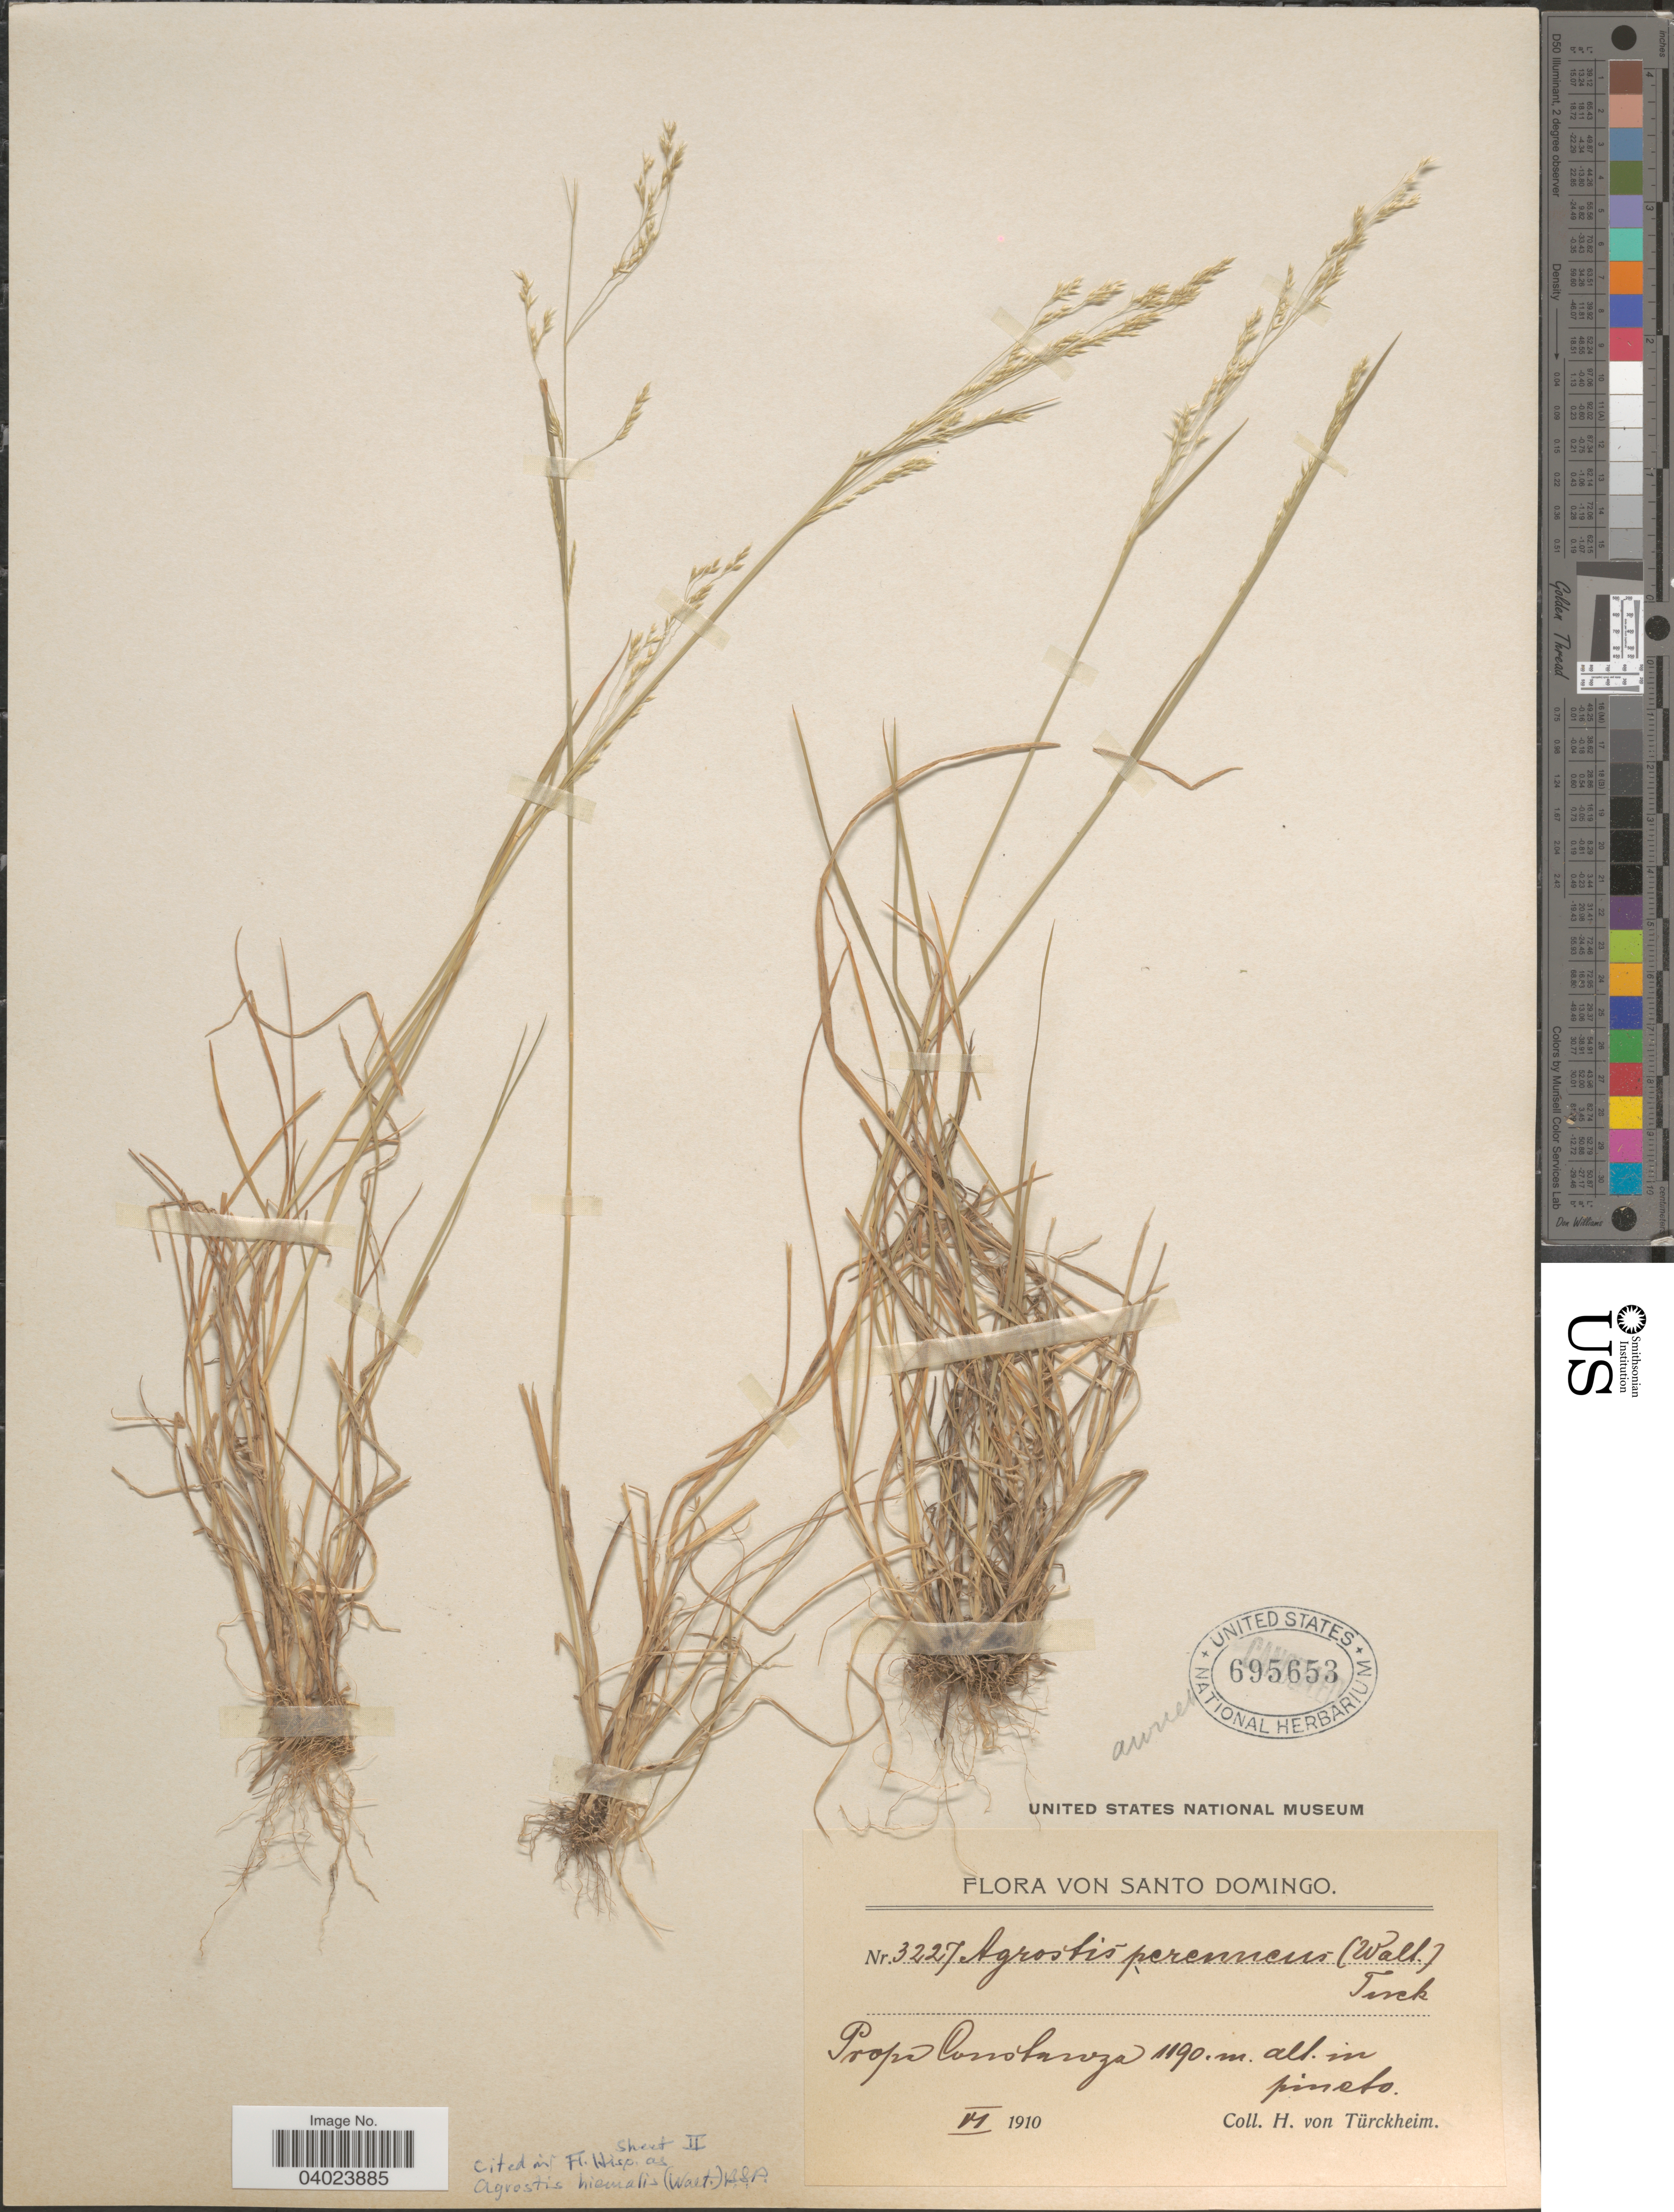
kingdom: Plantae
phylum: Tracheophyta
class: Liliopsida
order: Poales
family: Poaceae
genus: Agrostis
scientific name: Agrostis hyemalis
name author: (Walter) Britton et al.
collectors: H. von Türckheim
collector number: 3227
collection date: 1910-06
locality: Santo Domingo. Prope Cerro Saroza.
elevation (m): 1190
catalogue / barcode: US 695653